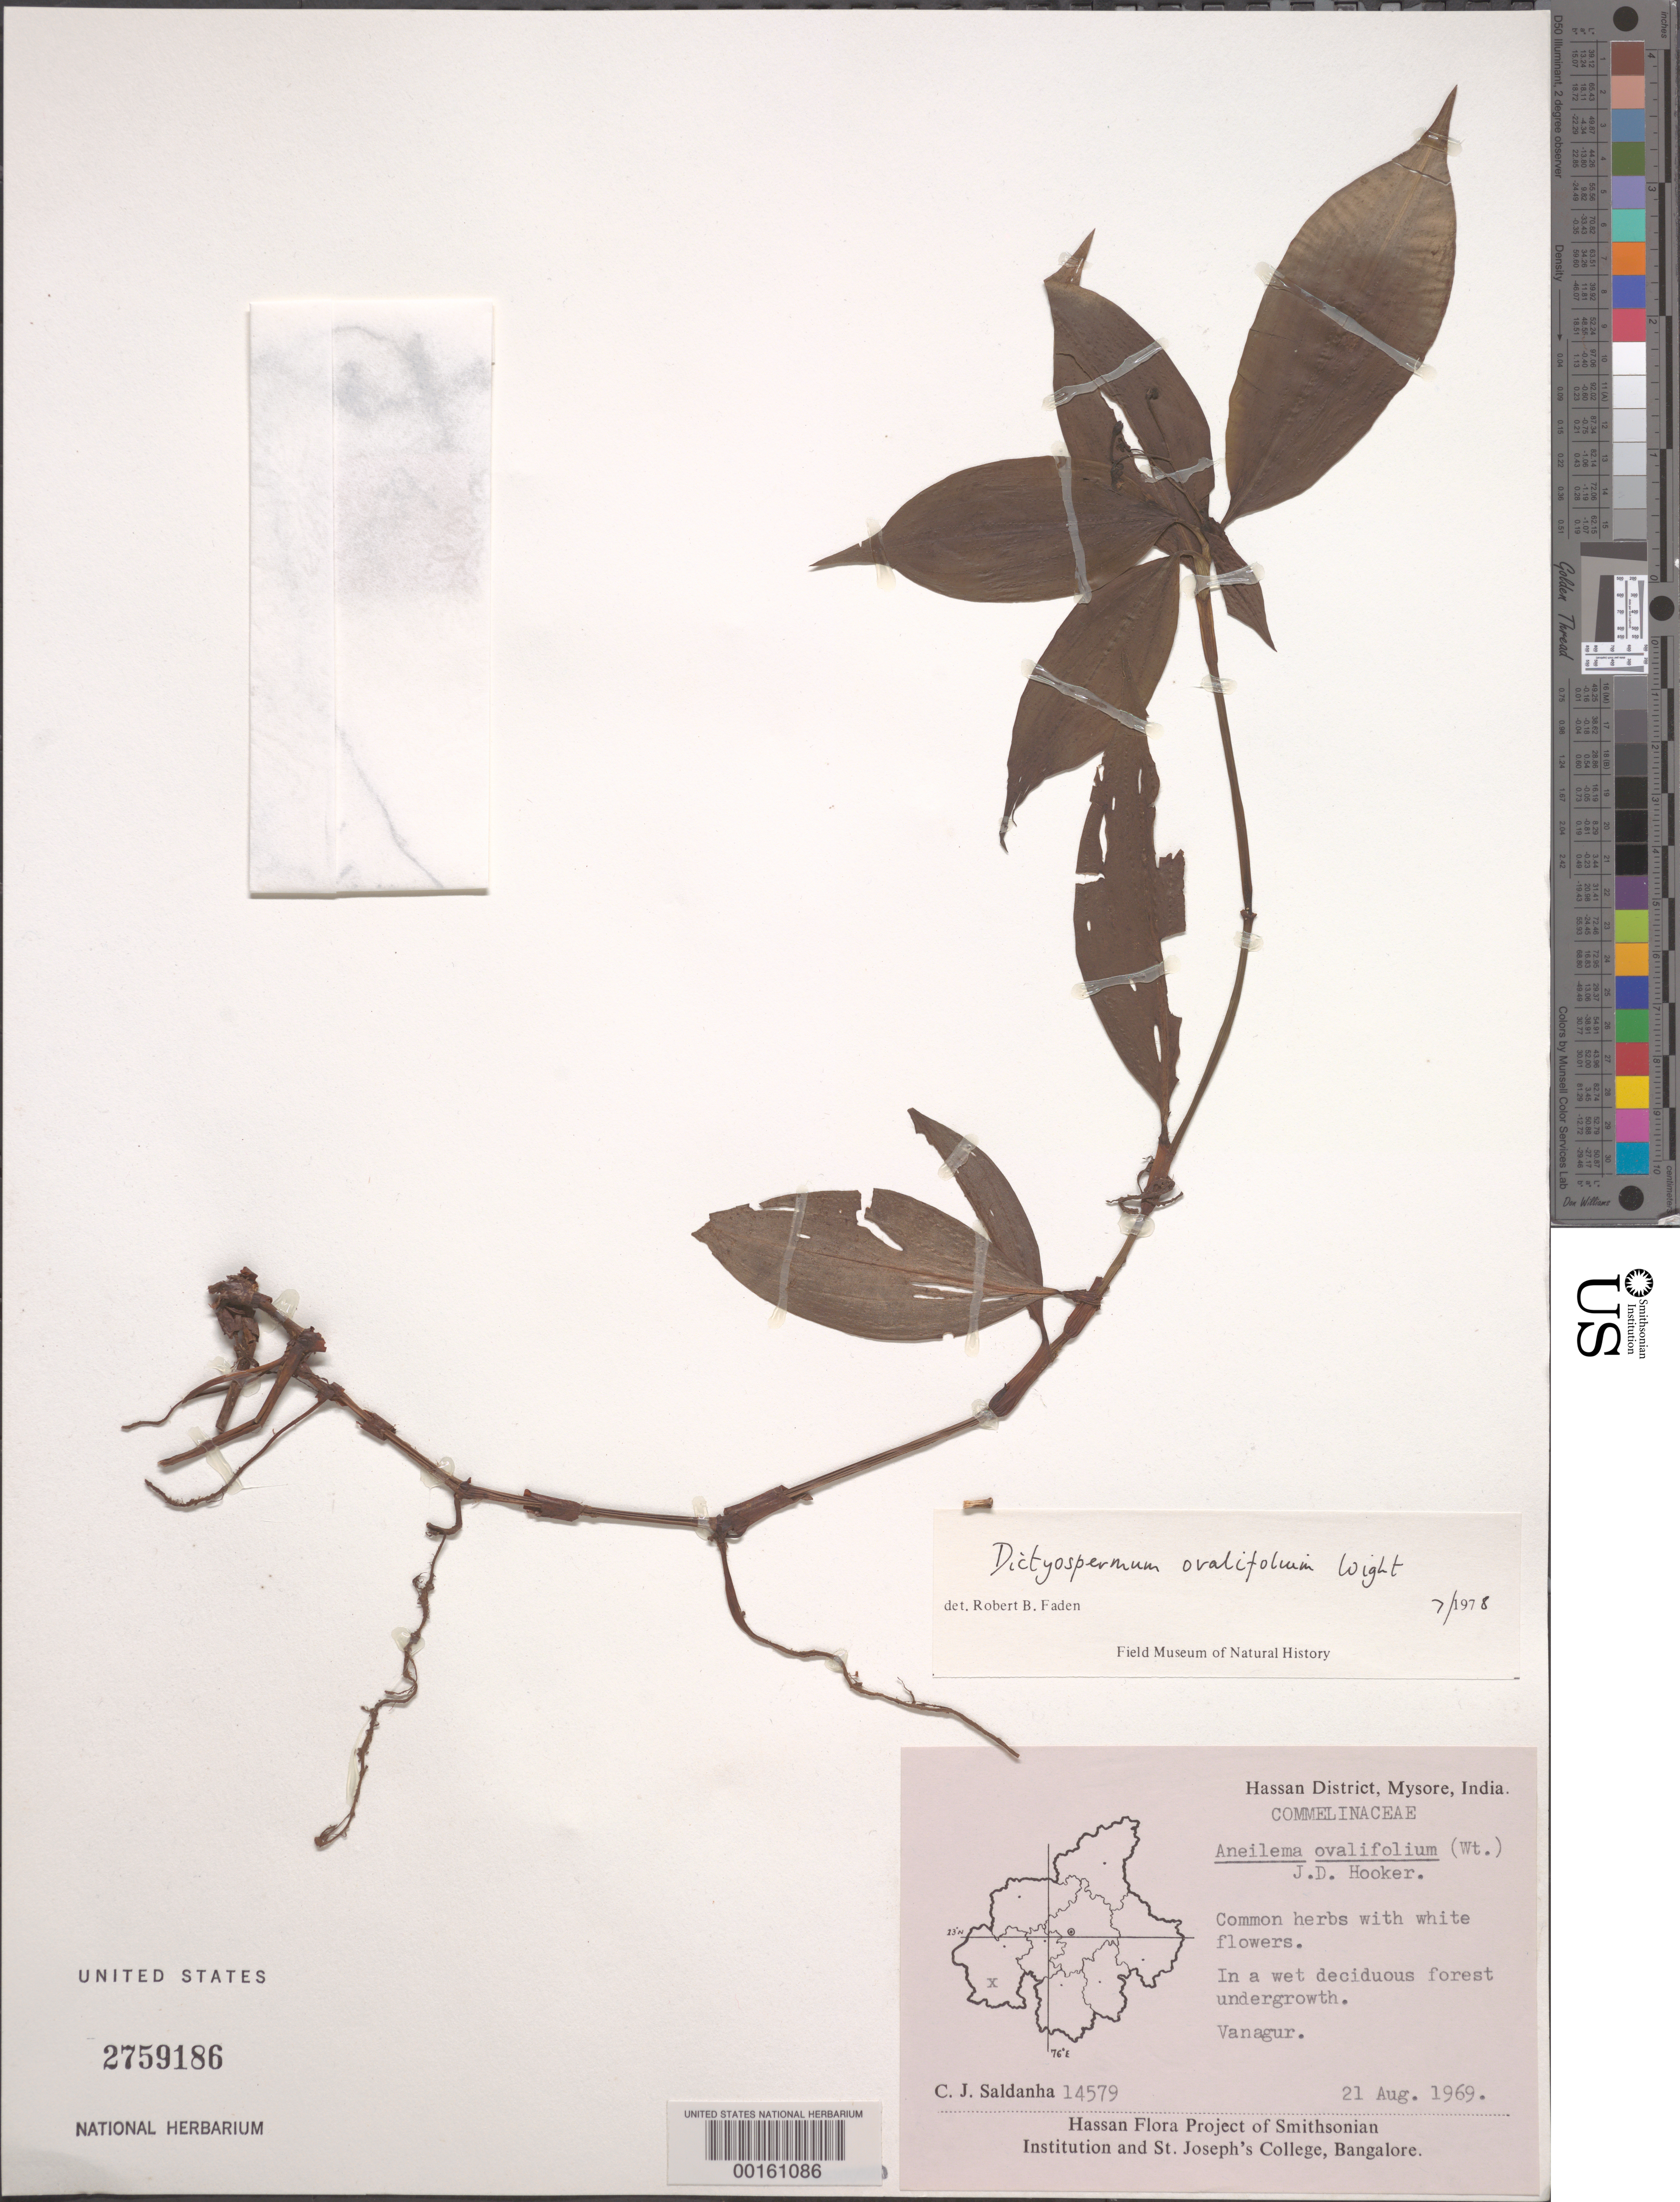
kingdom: Plantae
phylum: Tracheophyta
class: Liliopsida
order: Commelinales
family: Commelinaceae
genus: Dictyospermum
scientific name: Dictyospermum ovalifolium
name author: Wight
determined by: Faden, Robert B., (US), Smithsonian Institution - National Museum of Natural History (UNITED STATES)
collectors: C. J. Saldanha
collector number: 14579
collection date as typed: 21 Aug 1969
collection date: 1969-08-21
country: India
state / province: Karnataka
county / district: Hassan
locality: Vanagur, mysore state [mysore state = karnataka.]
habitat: Wet, deciduous forest undergrowth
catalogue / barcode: US 2759186